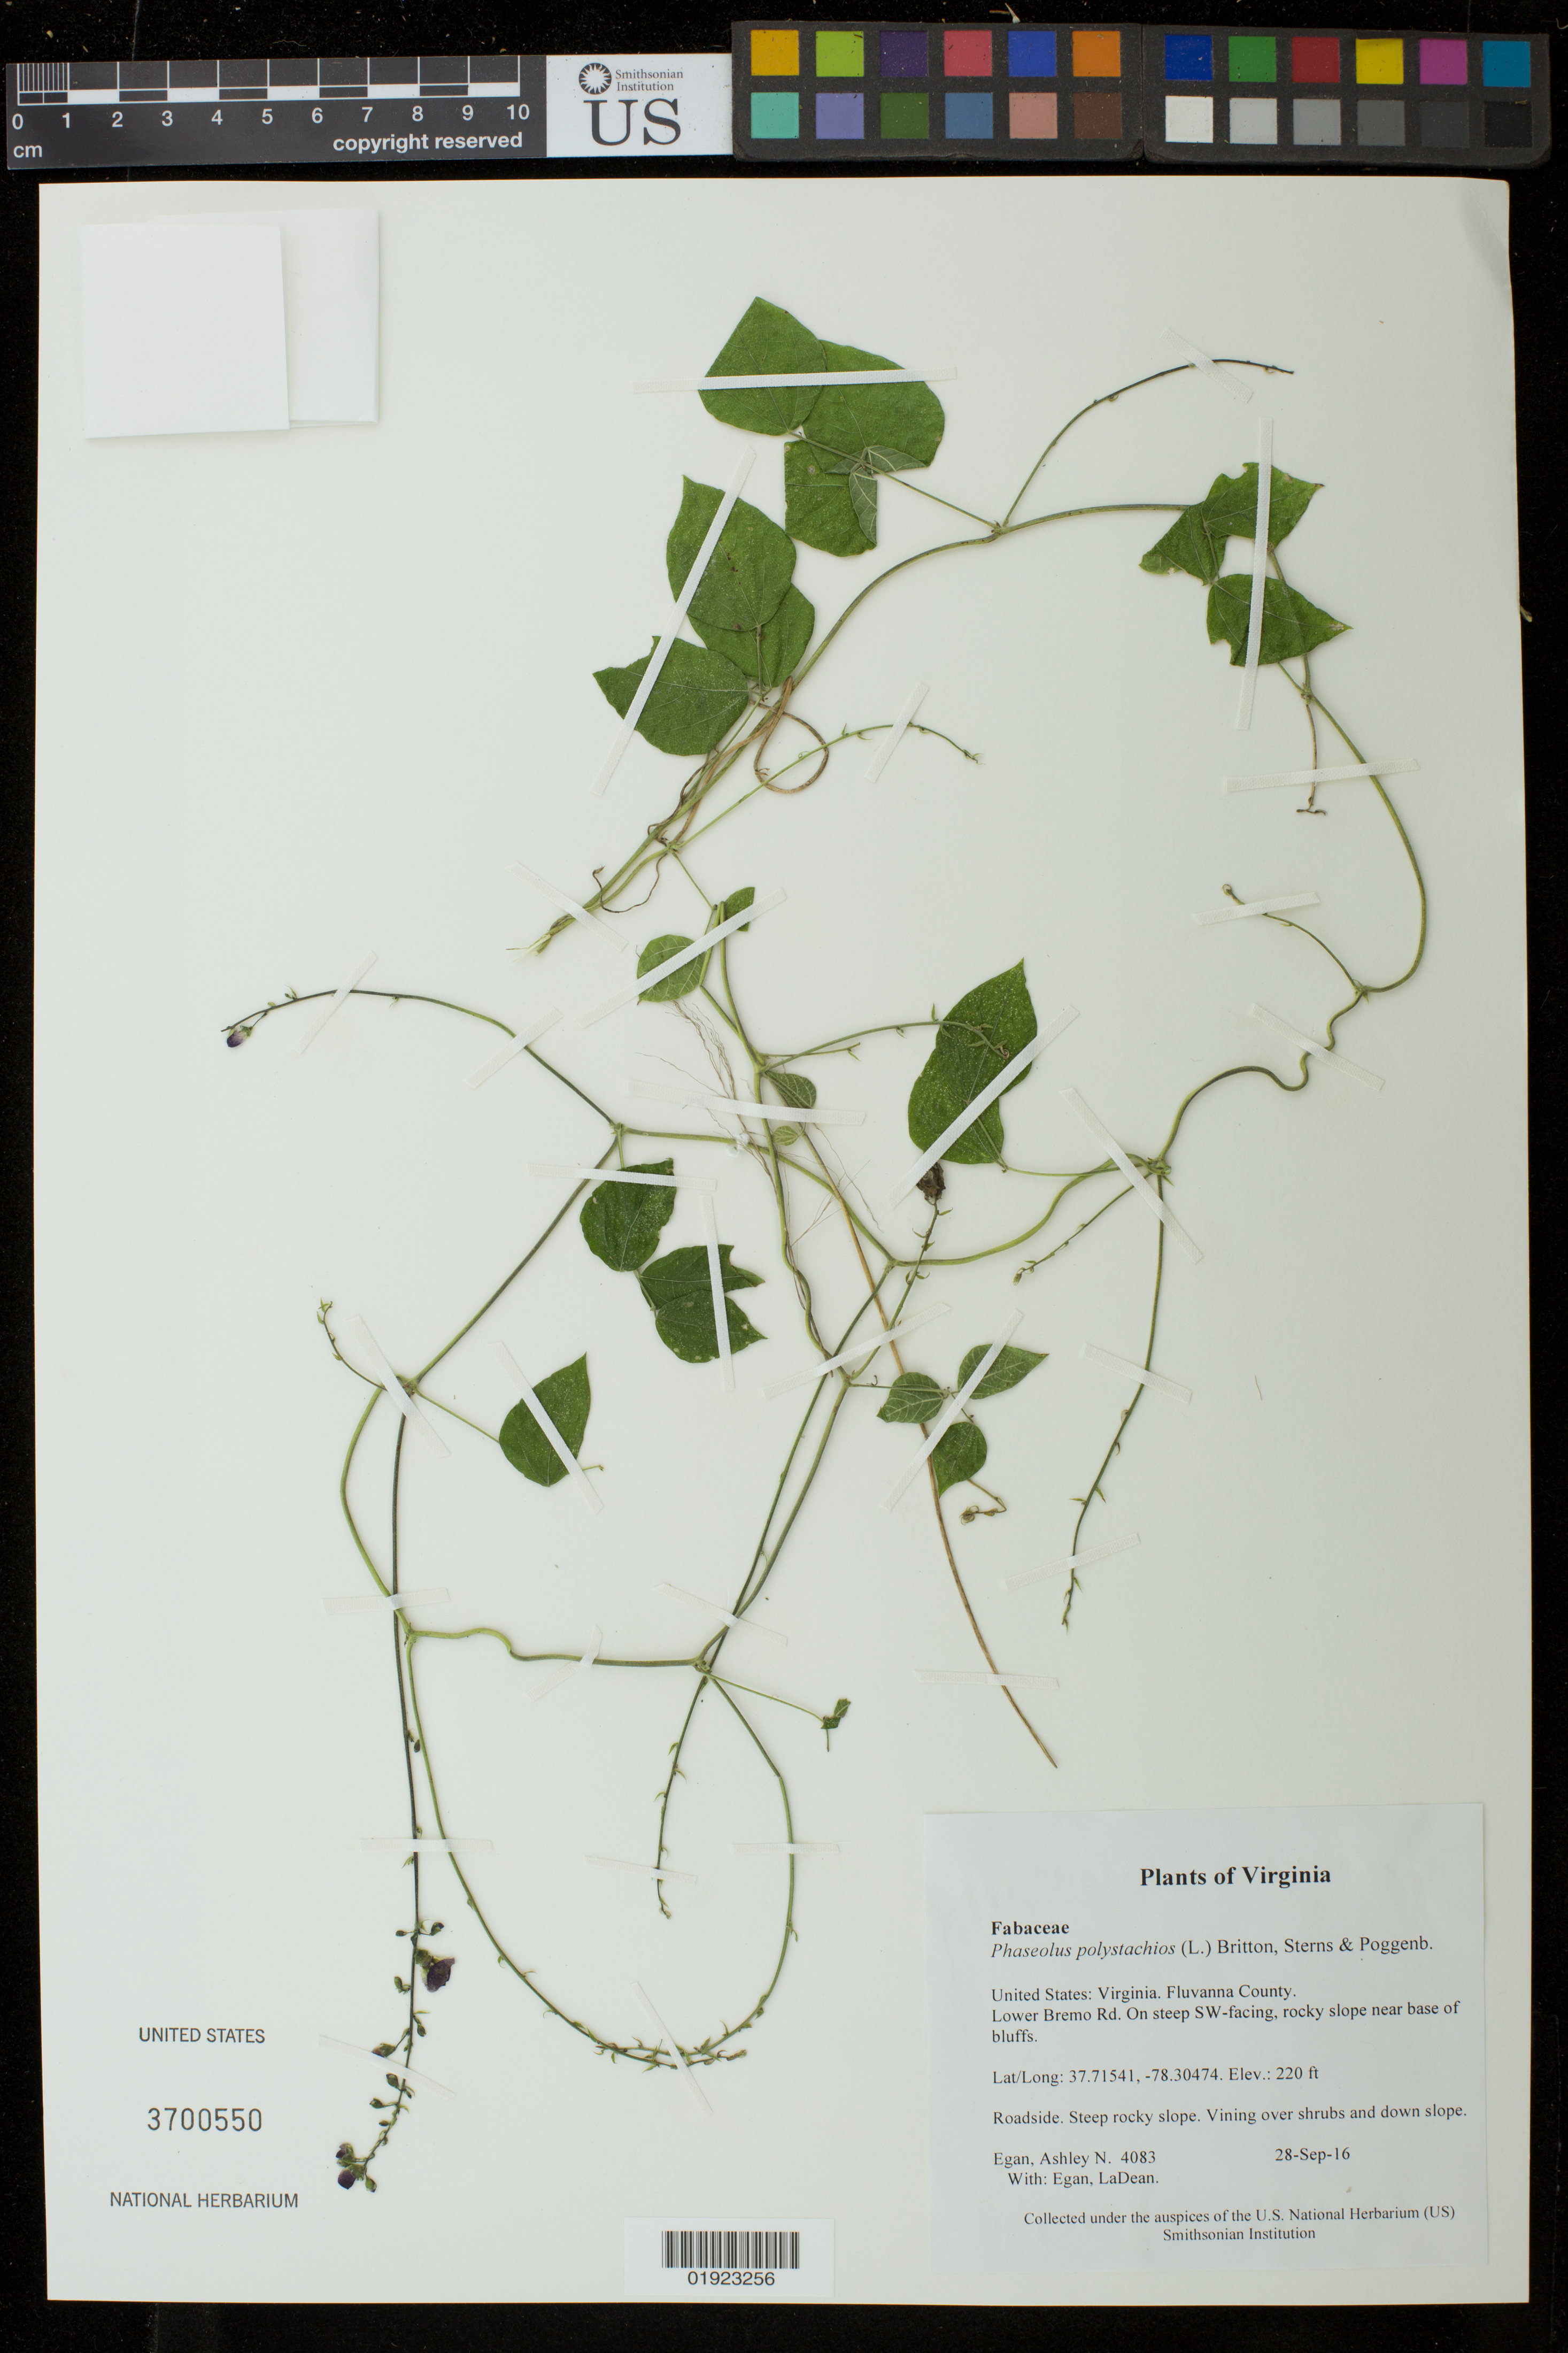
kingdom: Plantae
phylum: Tracheophyta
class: Magnoliopsida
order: Fabales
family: Fabaceae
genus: Phaseolus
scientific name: Phaseolus polystachios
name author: (L.) Britton, Stearns & Poggenb.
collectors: A. N. Egan & L. Egan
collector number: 4083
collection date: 2016-09-28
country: United States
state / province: Virginia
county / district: Fluvanna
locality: Lower Bremo Rd. On steep SW-facing, rocky slope near base of bluffs.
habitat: Roadside. Steep rocky slope.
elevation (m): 67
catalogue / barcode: US 3700550